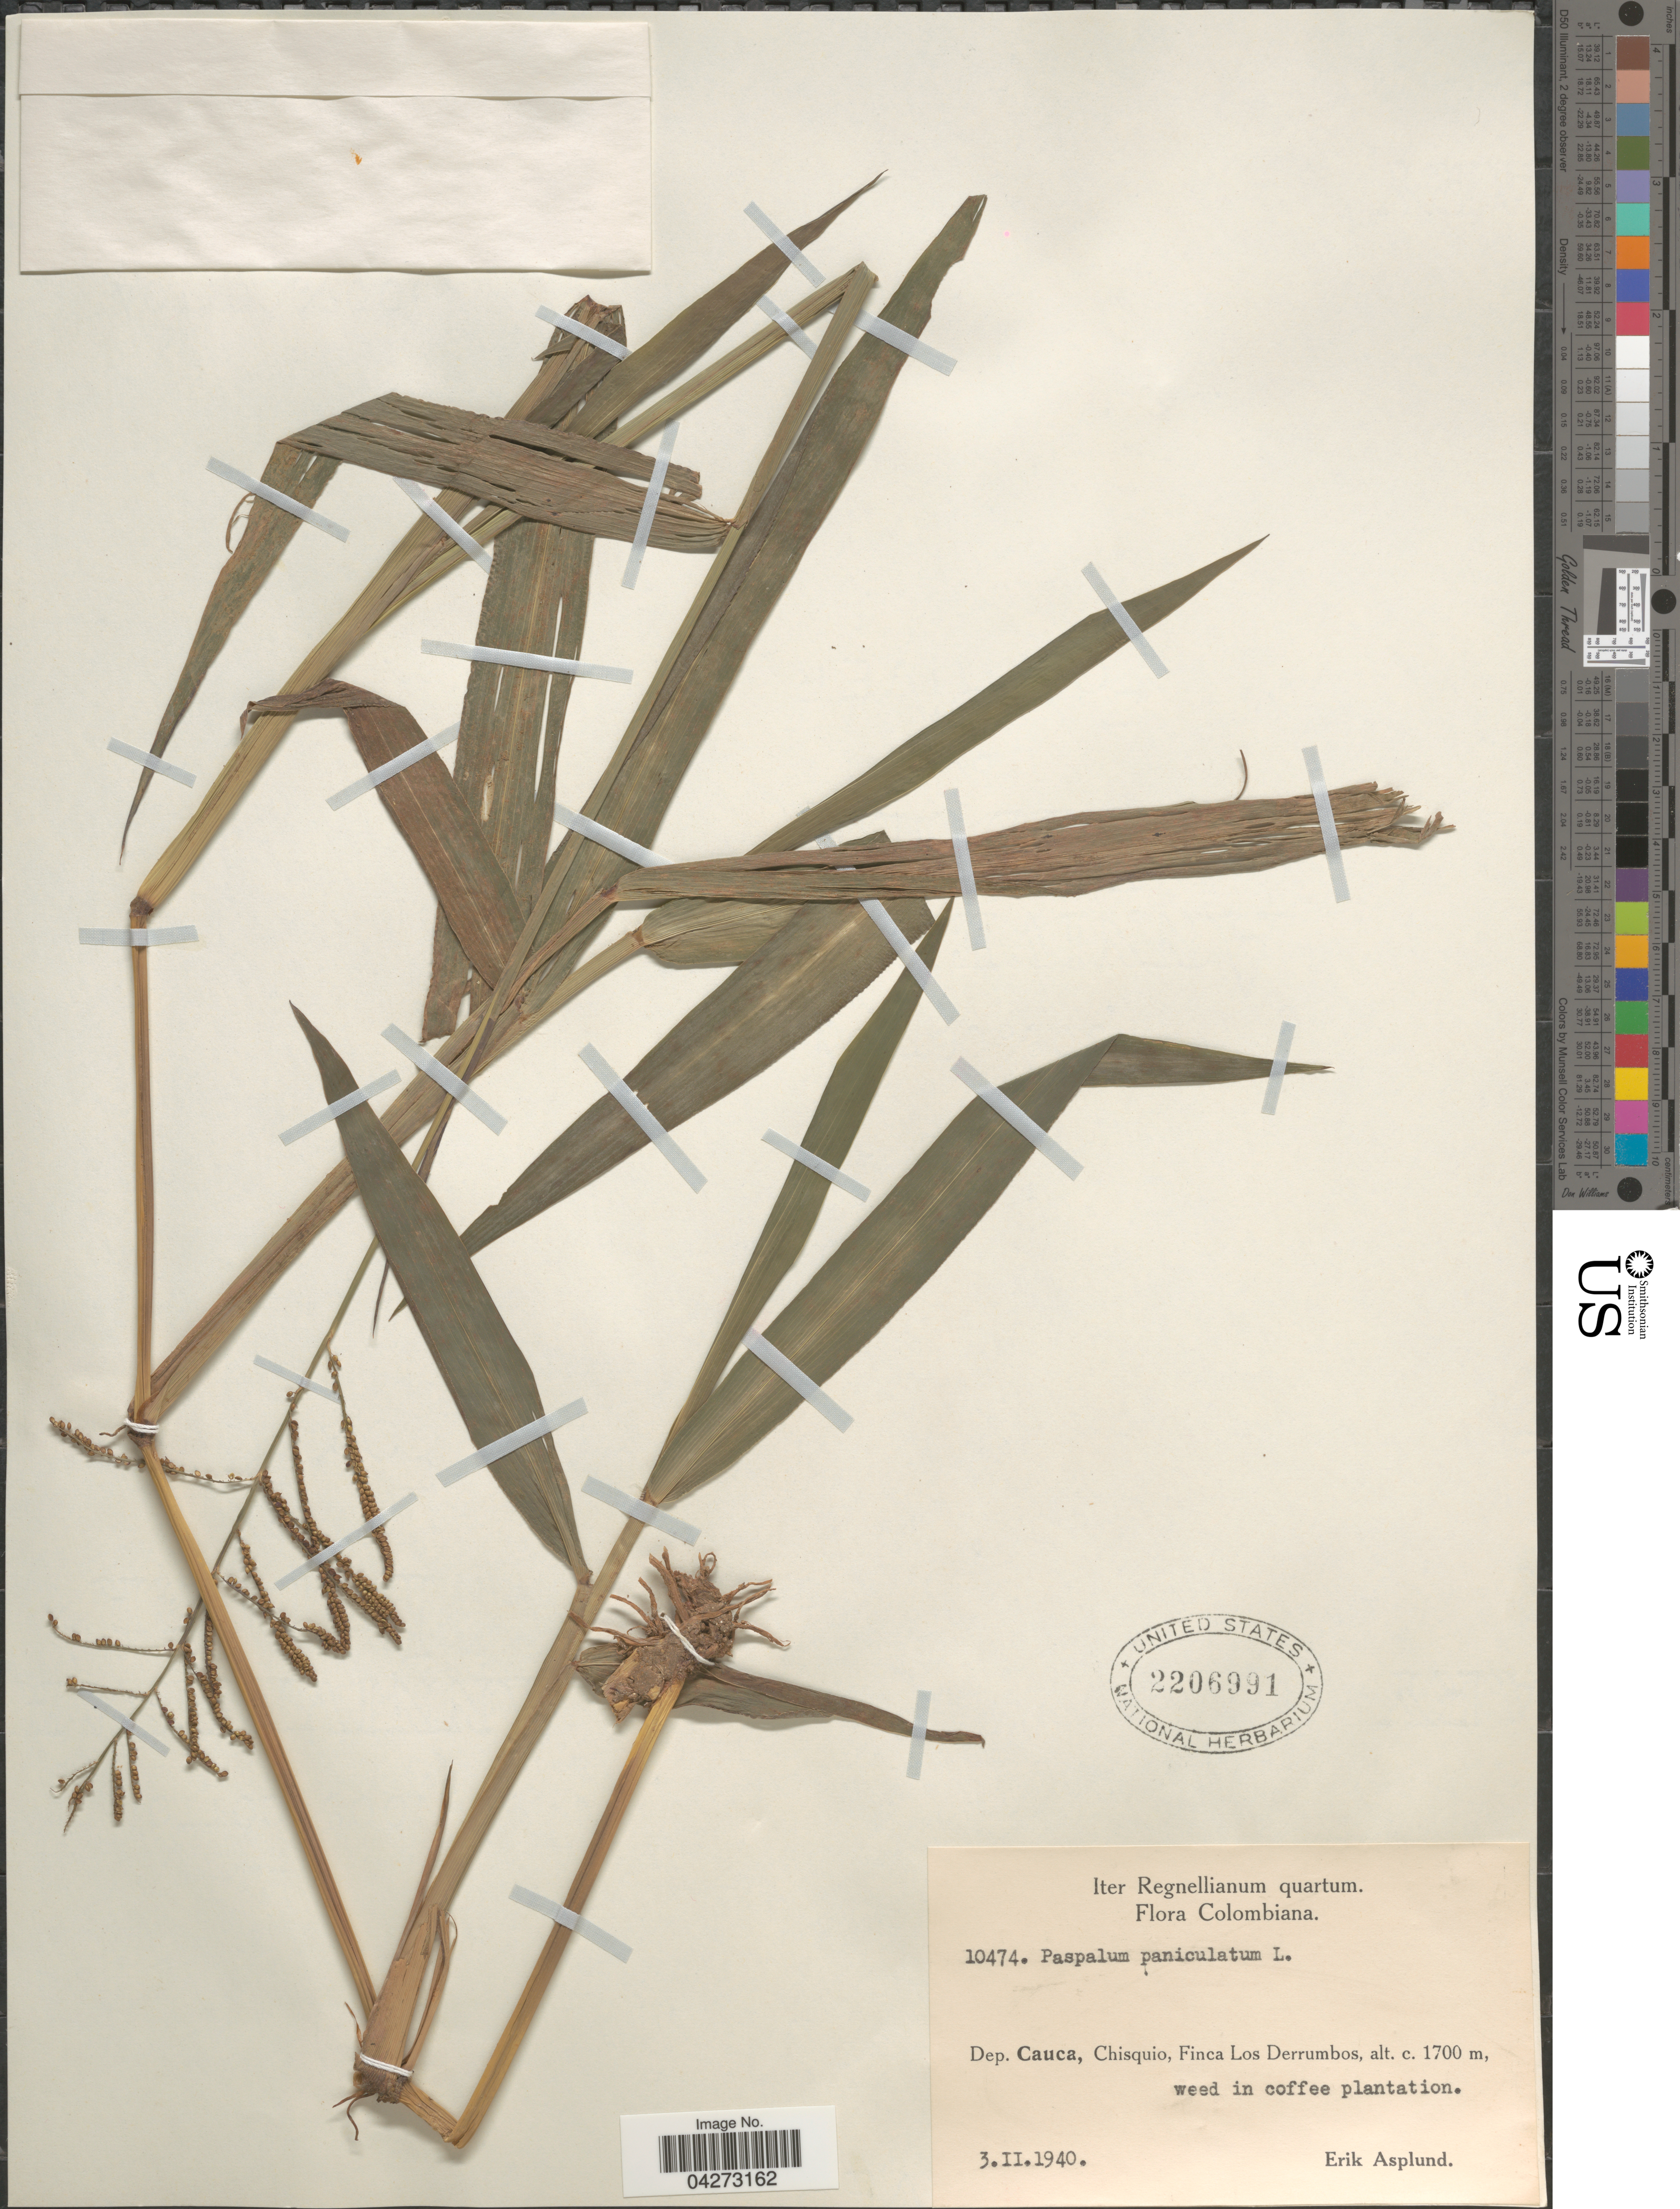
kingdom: Plantae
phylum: Tracheophyta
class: Liliopsida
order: Poales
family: Poaceae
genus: Paspalum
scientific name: Paspalum paniculatum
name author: L.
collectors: E. Asplund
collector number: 10474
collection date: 1940-02-03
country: Colombia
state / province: Cauca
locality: Iter Regnellianum quartum. Dep. Cauca, Chisquio, Finca Los Derrumbos.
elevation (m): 1700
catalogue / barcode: US 2206991